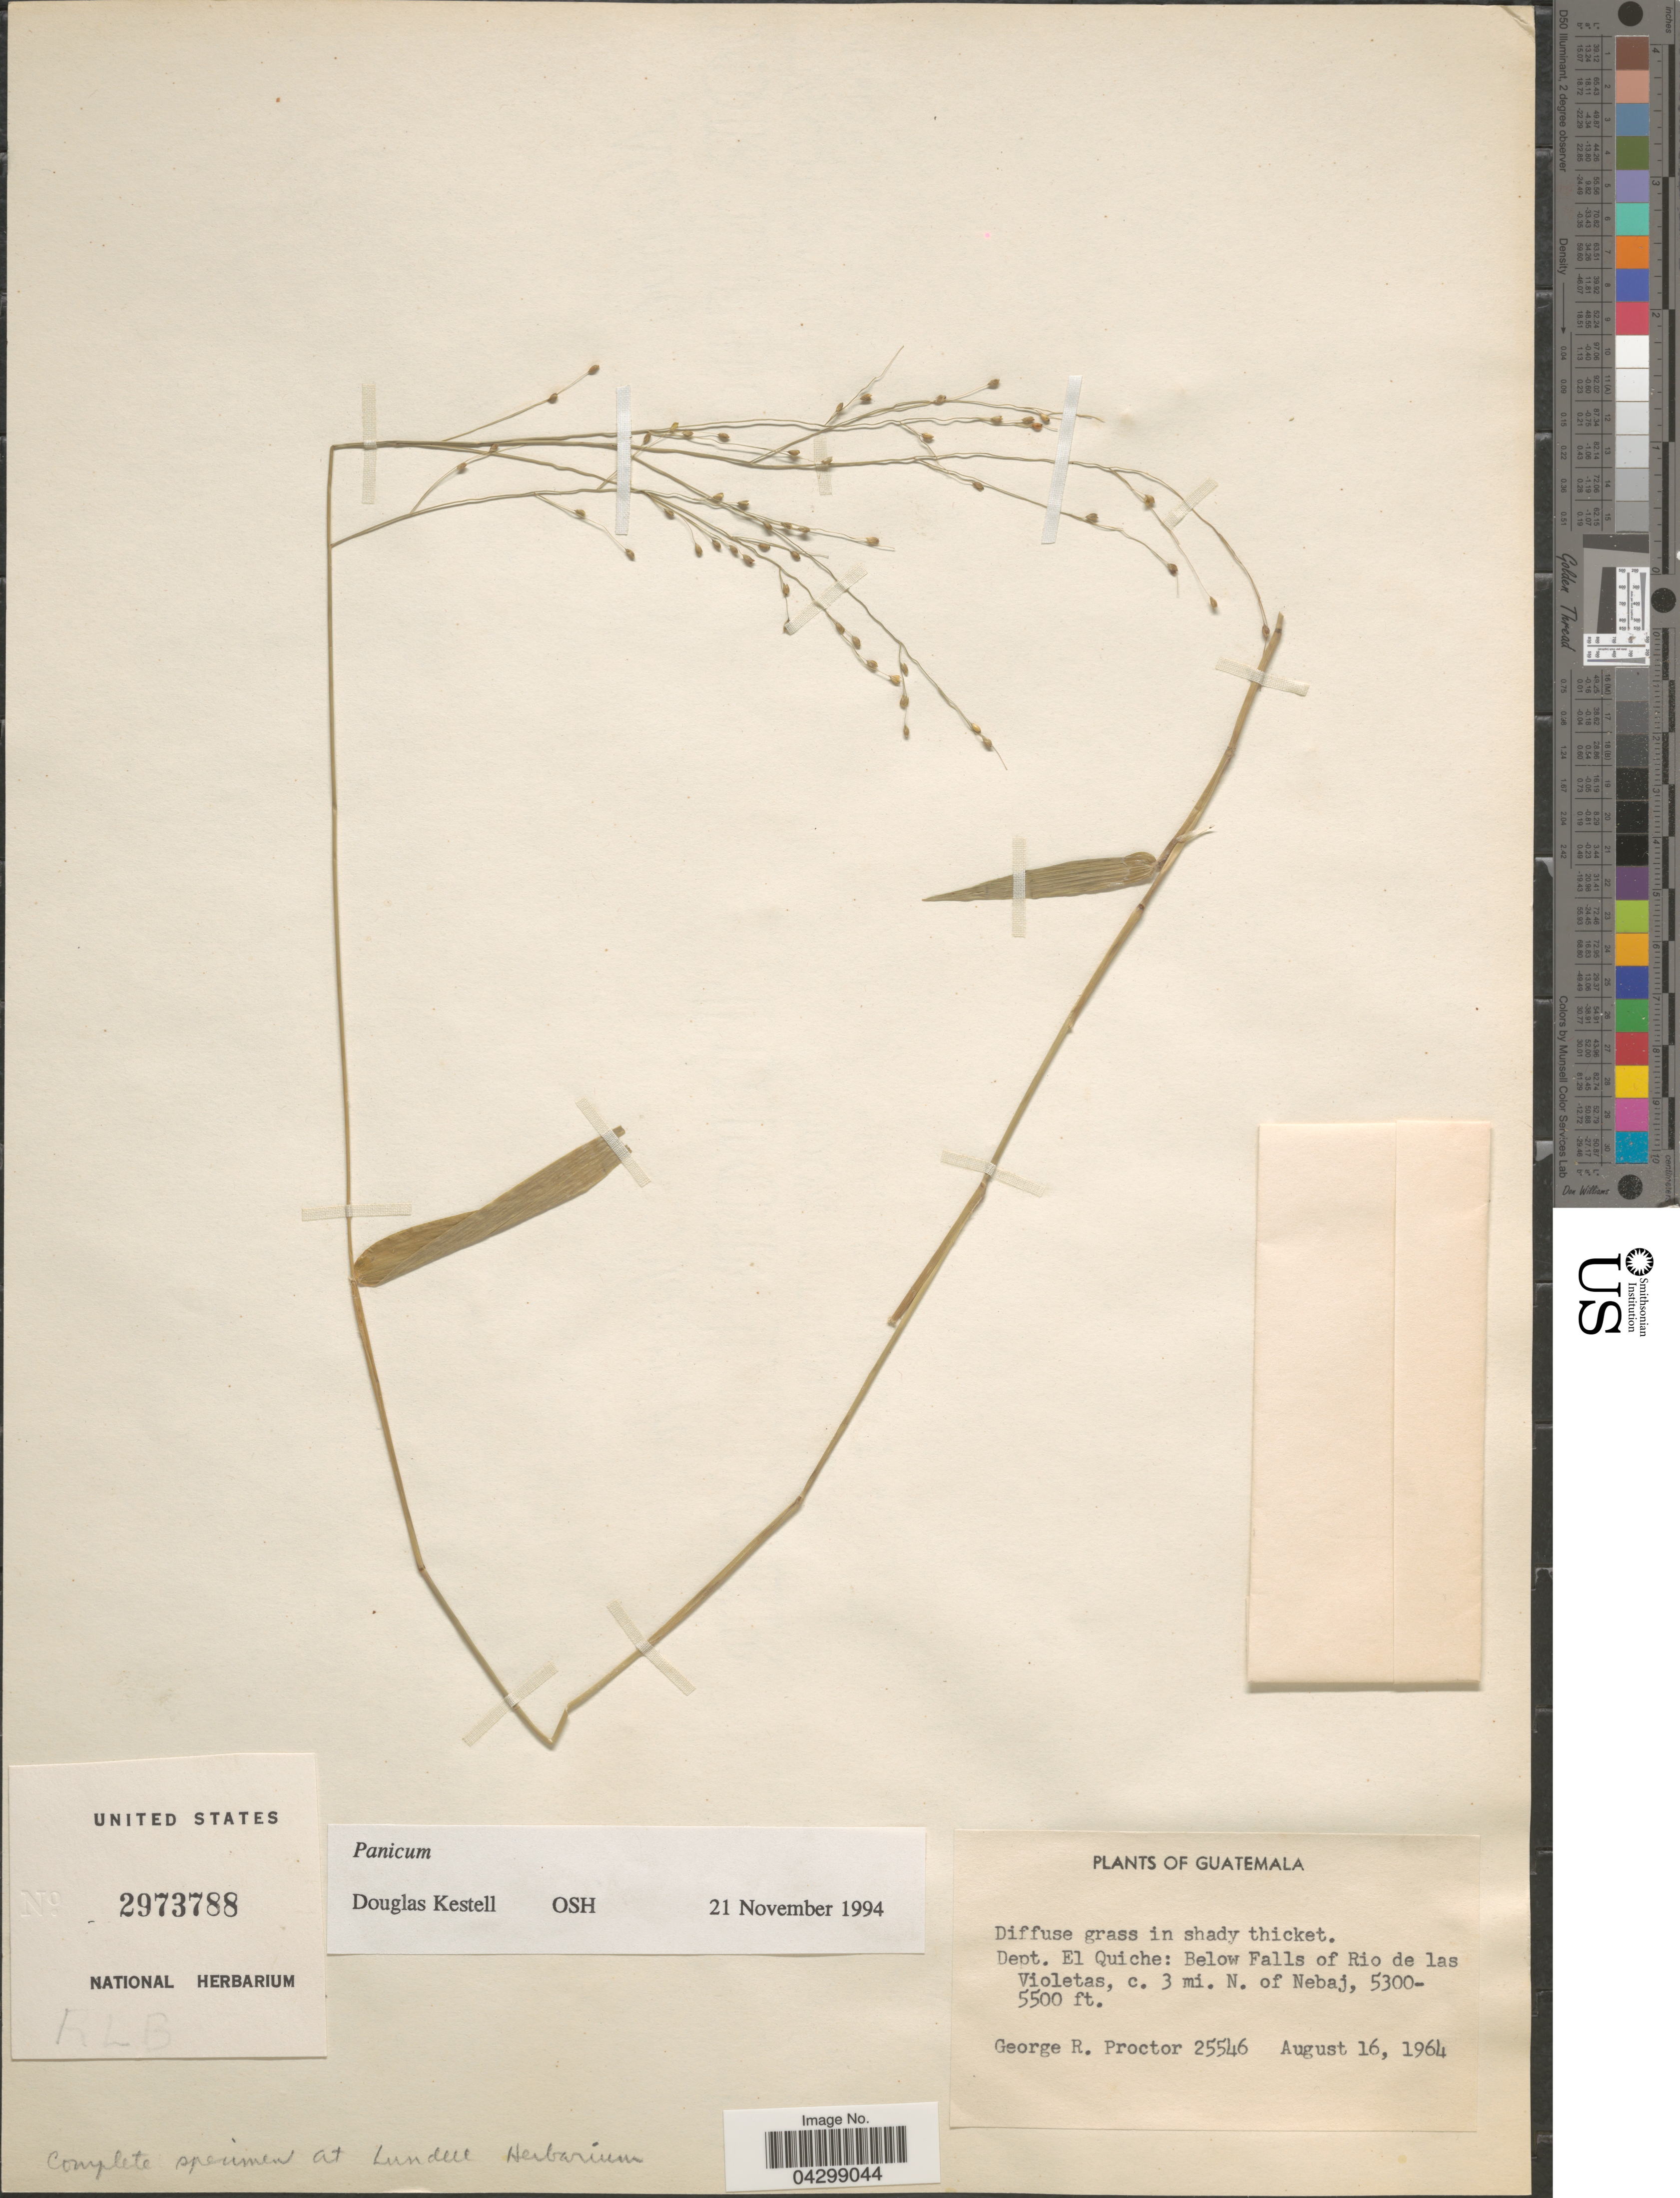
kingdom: Plantae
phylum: Tracheophyta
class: Liliopsida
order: Poales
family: Poaceae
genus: Panicum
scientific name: Panicum sp.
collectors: G. R. Proctor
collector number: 25546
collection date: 1964-08-16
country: Guatemala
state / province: El Quiche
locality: Dept. El Quiche: Below Falls of Rio de las Violetas, c. 3 mi. N. of Nebaj.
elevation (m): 1615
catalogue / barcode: US 2973788